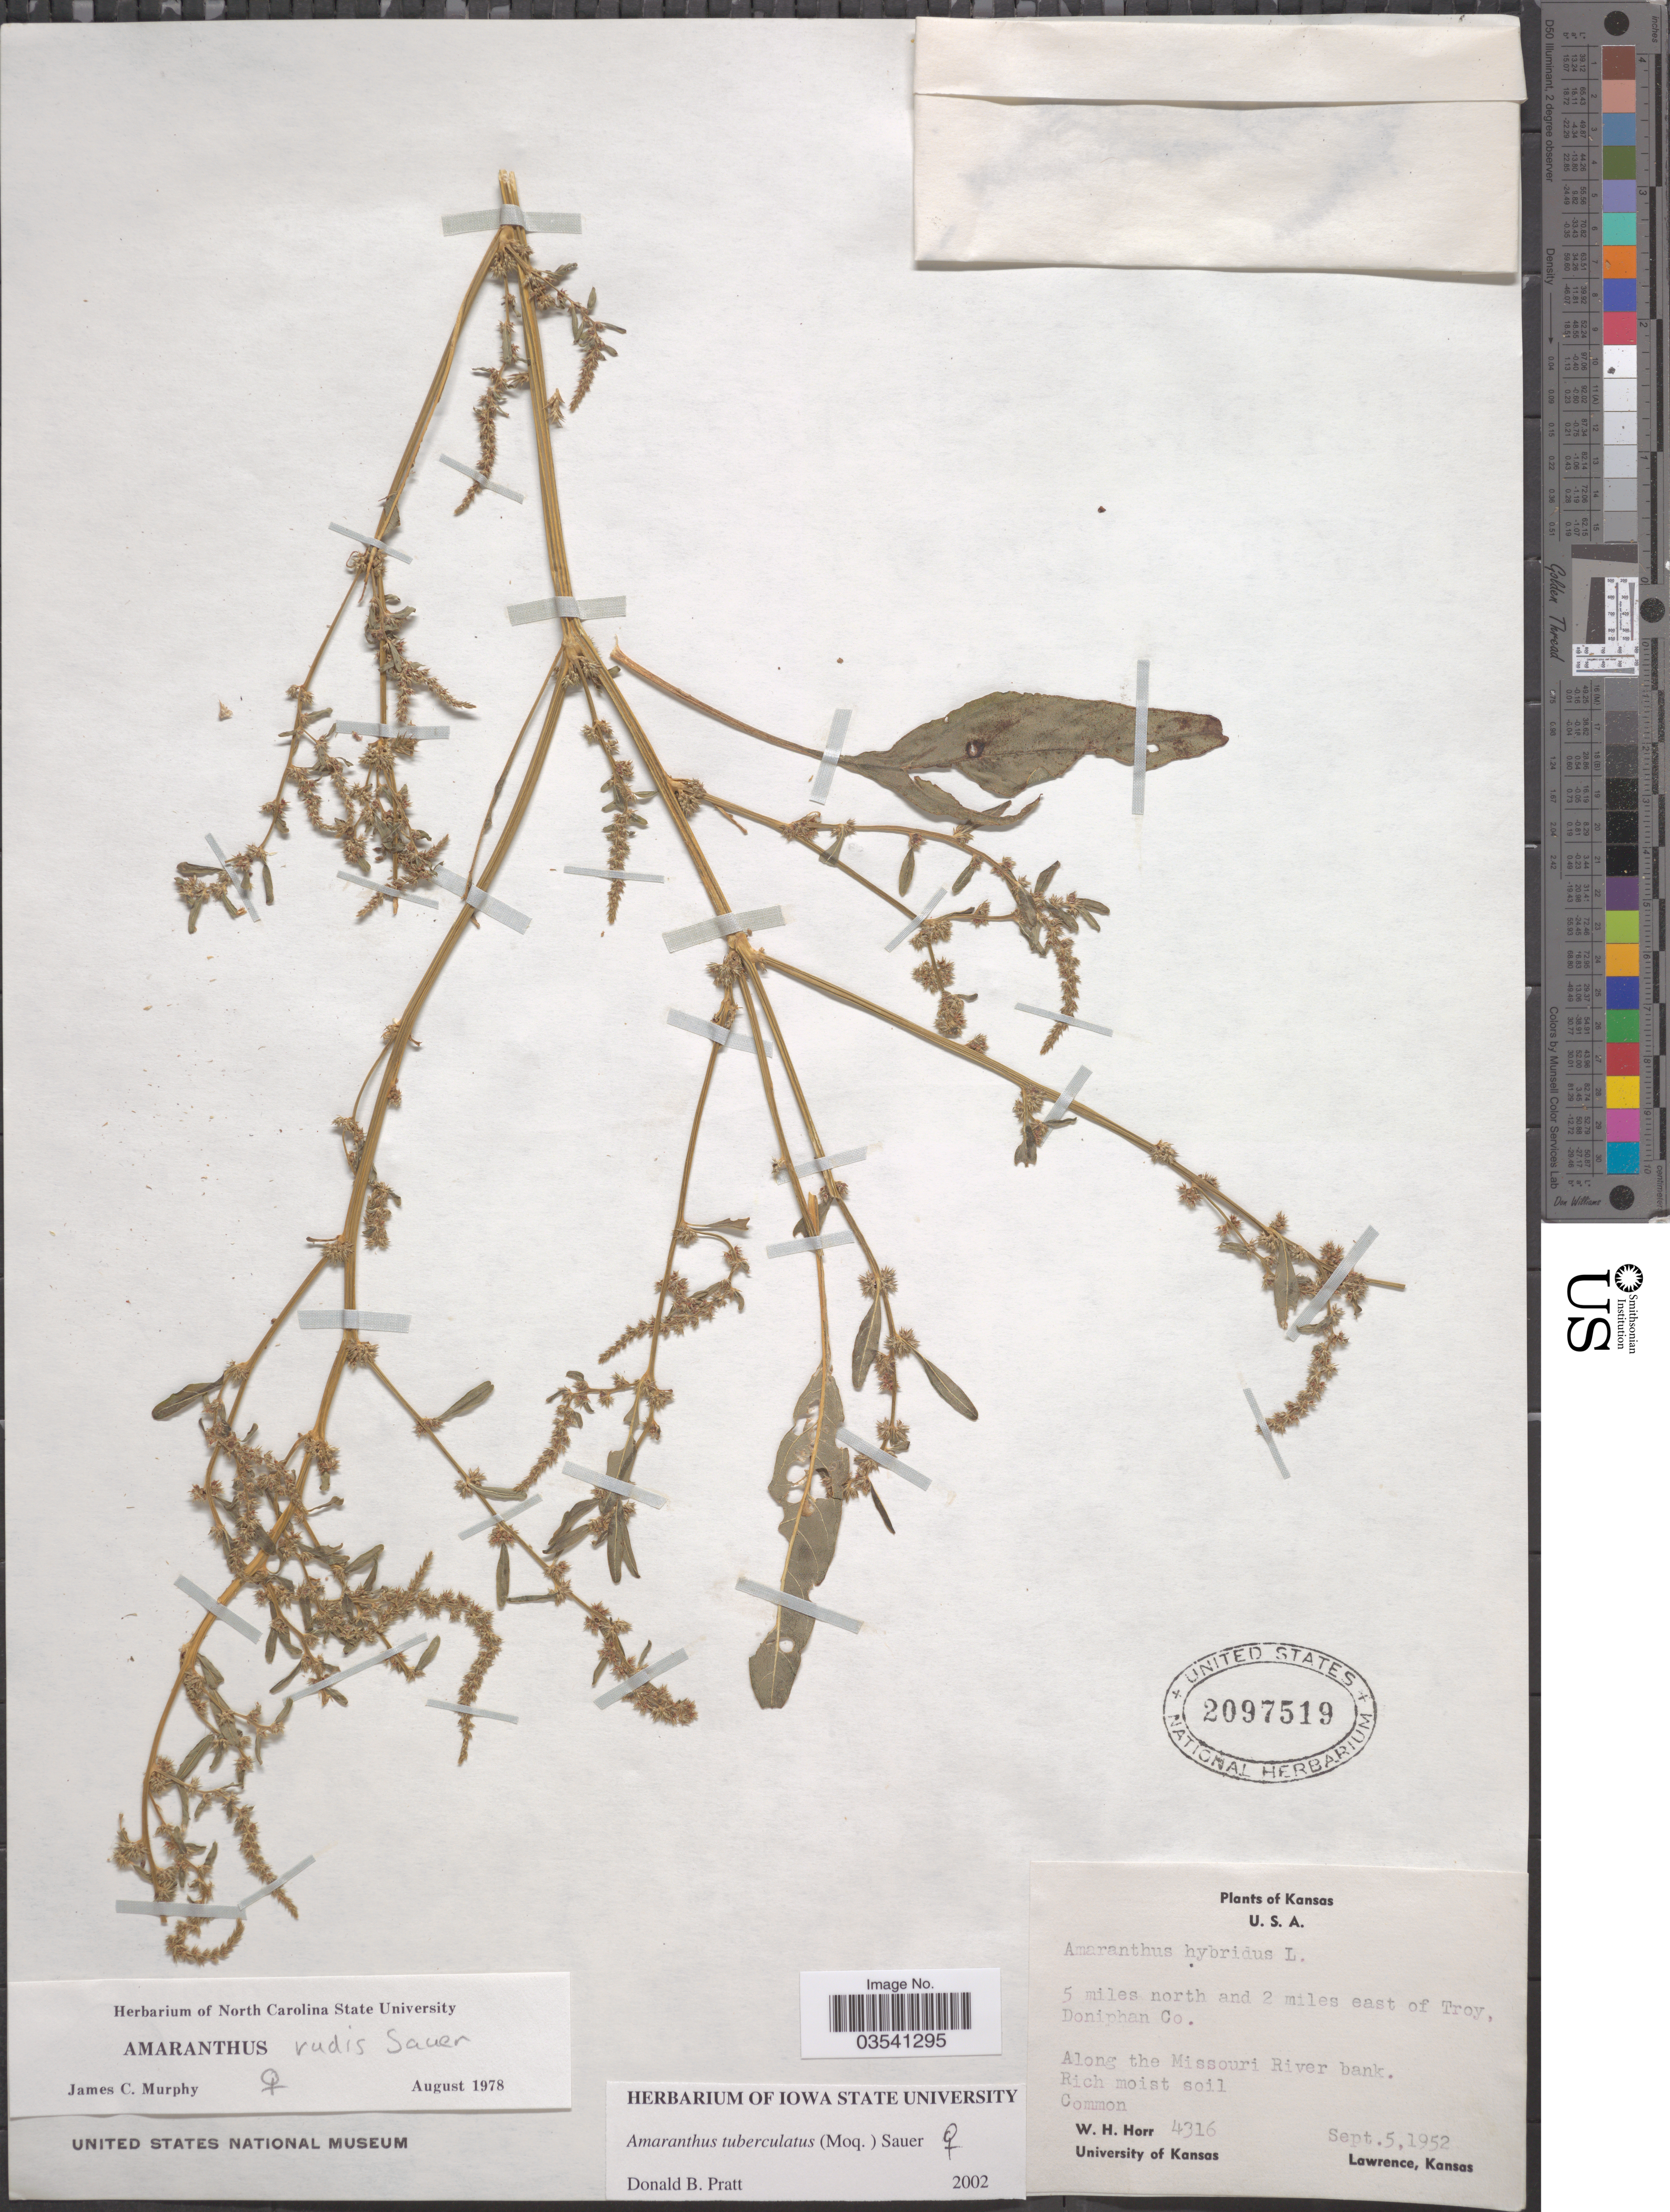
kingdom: Plantae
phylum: Tracheophyta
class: Magnoliopsida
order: Caryophyllales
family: Amaranthaceae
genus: Amaranthus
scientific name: Amaranthus tuberculatus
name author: (Moq.) J.D. Sauer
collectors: W. H. Horr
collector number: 4316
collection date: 1952-09-05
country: United States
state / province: Kansas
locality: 5 miles north and 2 miles east of Troy, Doniphan Co. Along the Missouri River bank.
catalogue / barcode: US 2097519